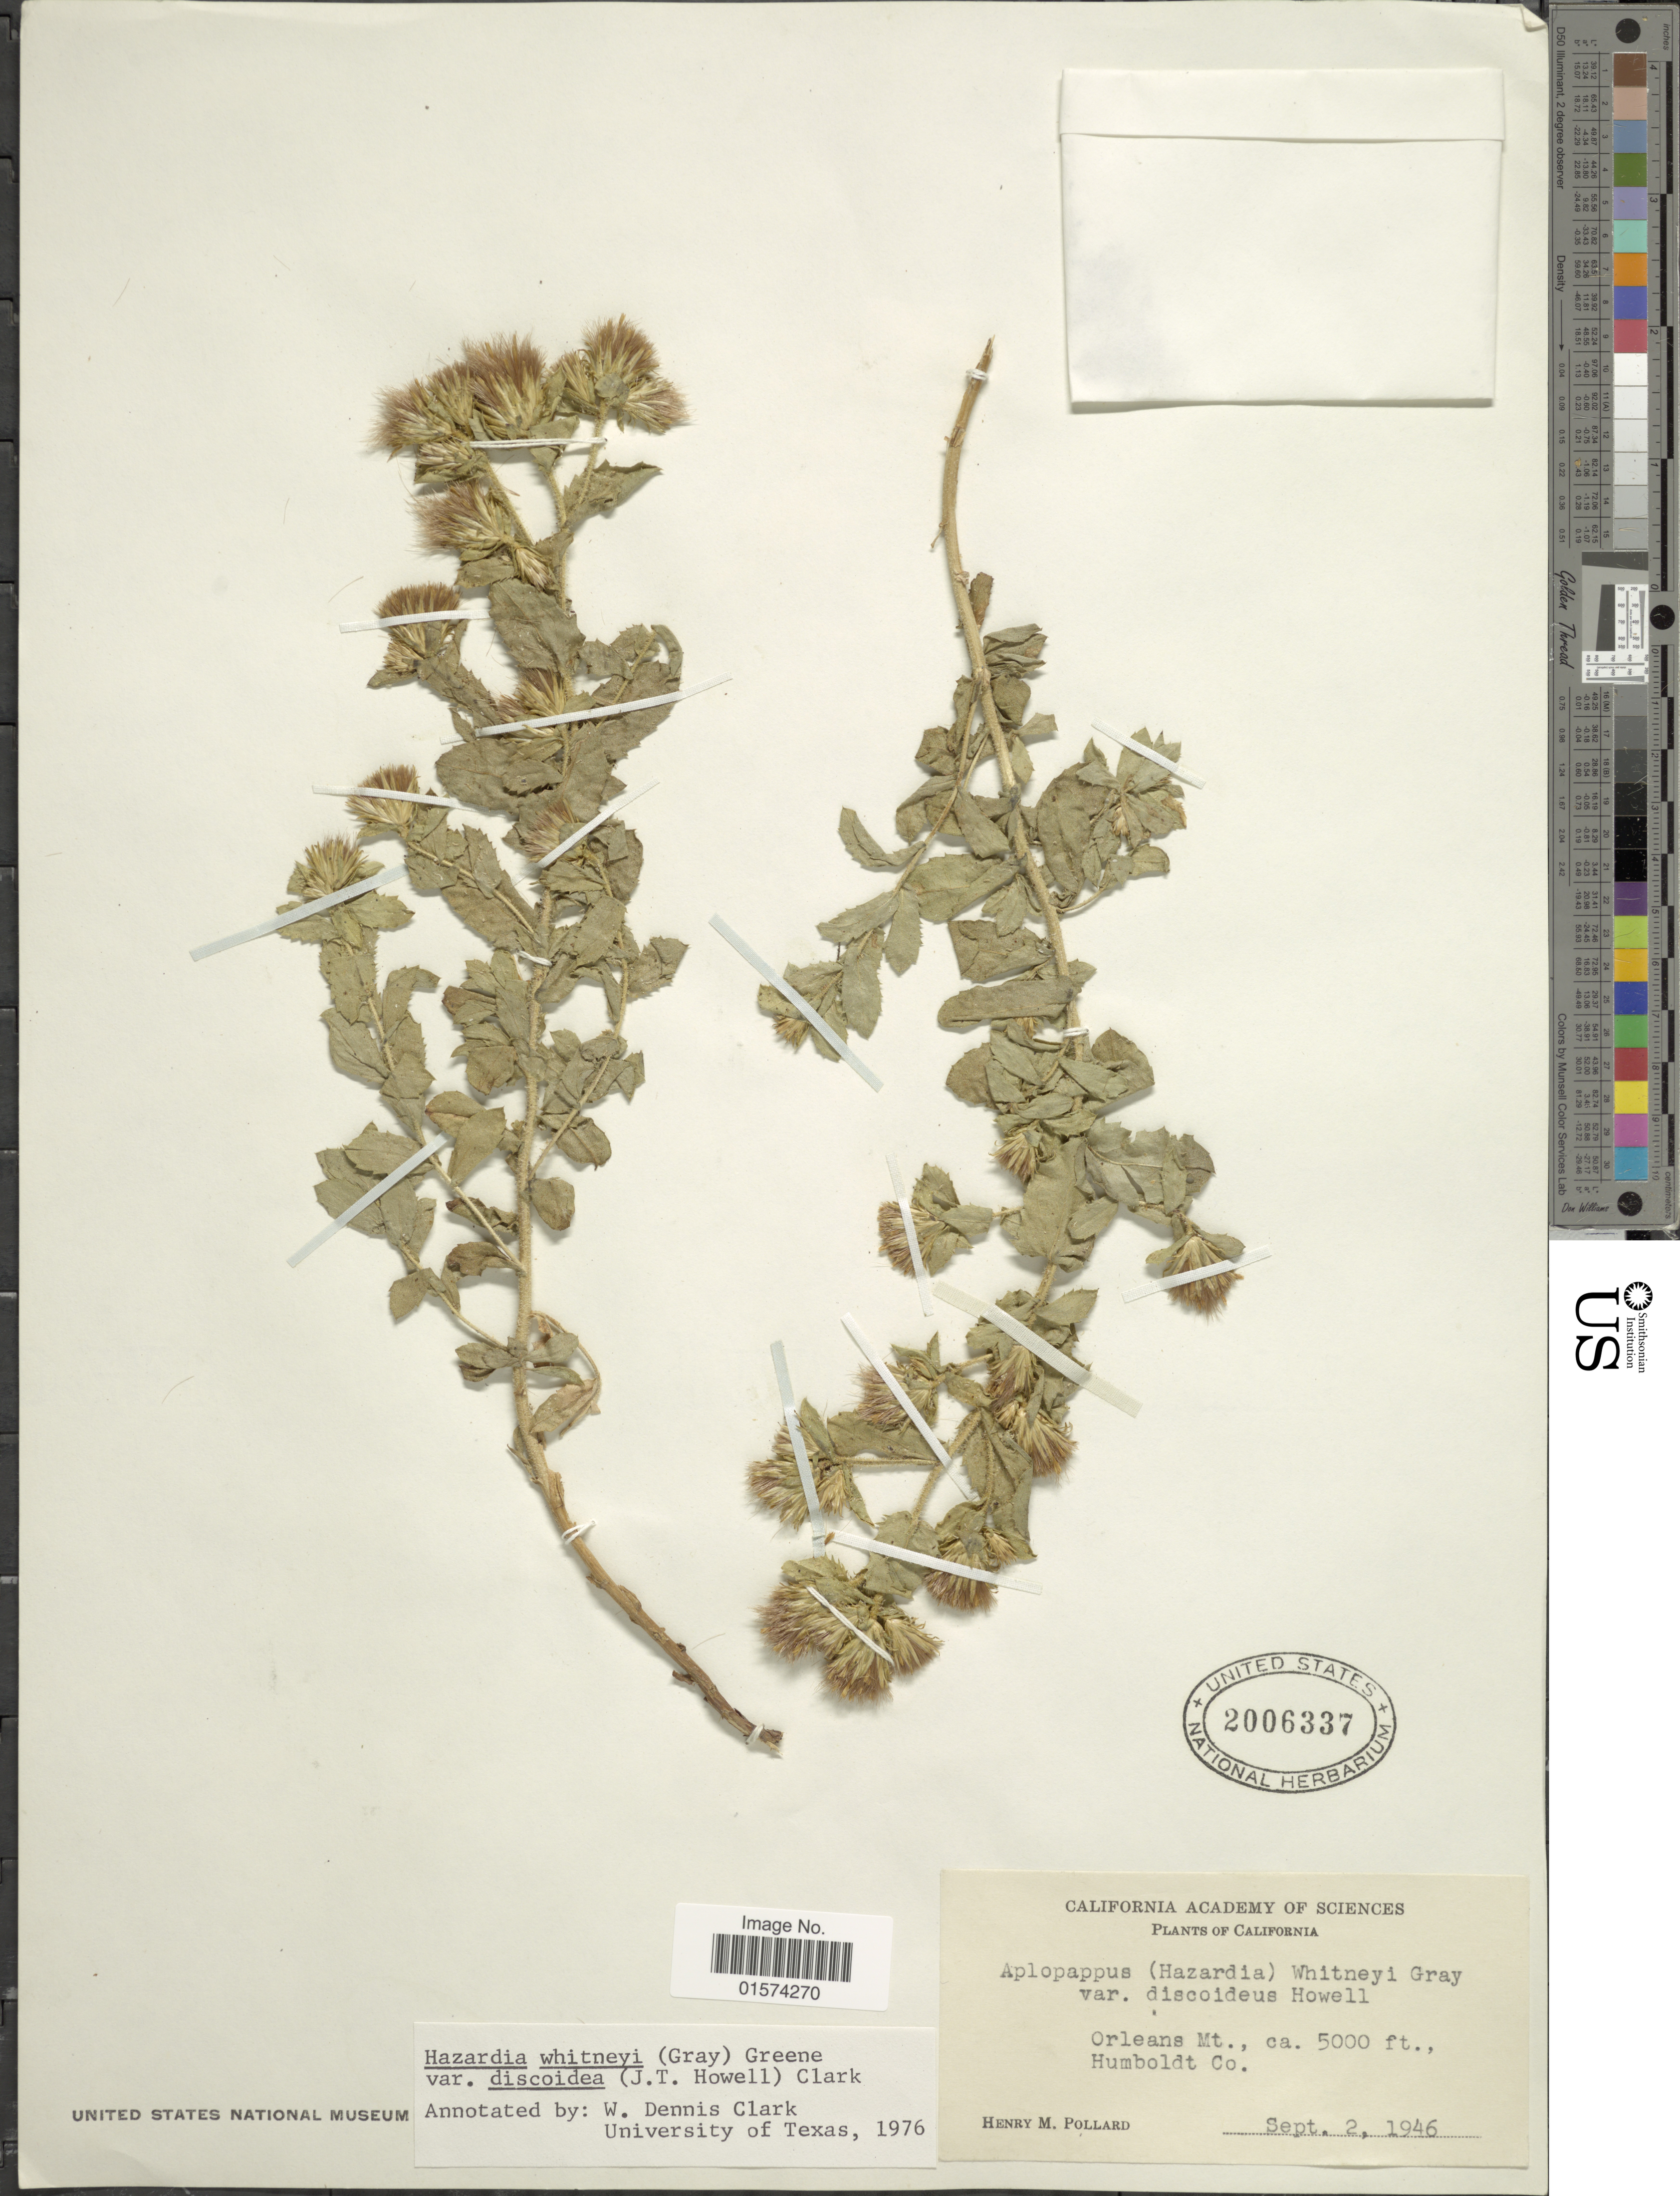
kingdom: Plantae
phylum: Tracheophyta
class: Magnoliopsida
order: Asterales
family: Asteraceae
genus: Hazardia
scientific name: Hazardia whitneyi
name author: (A. Gray) Greene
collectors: H. M. Pollard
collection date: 1946-09-02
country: United States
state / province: California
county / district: Humboldt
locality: Orleans Mts., Humboldt Co.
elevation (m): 1524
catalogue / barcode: US 2006337